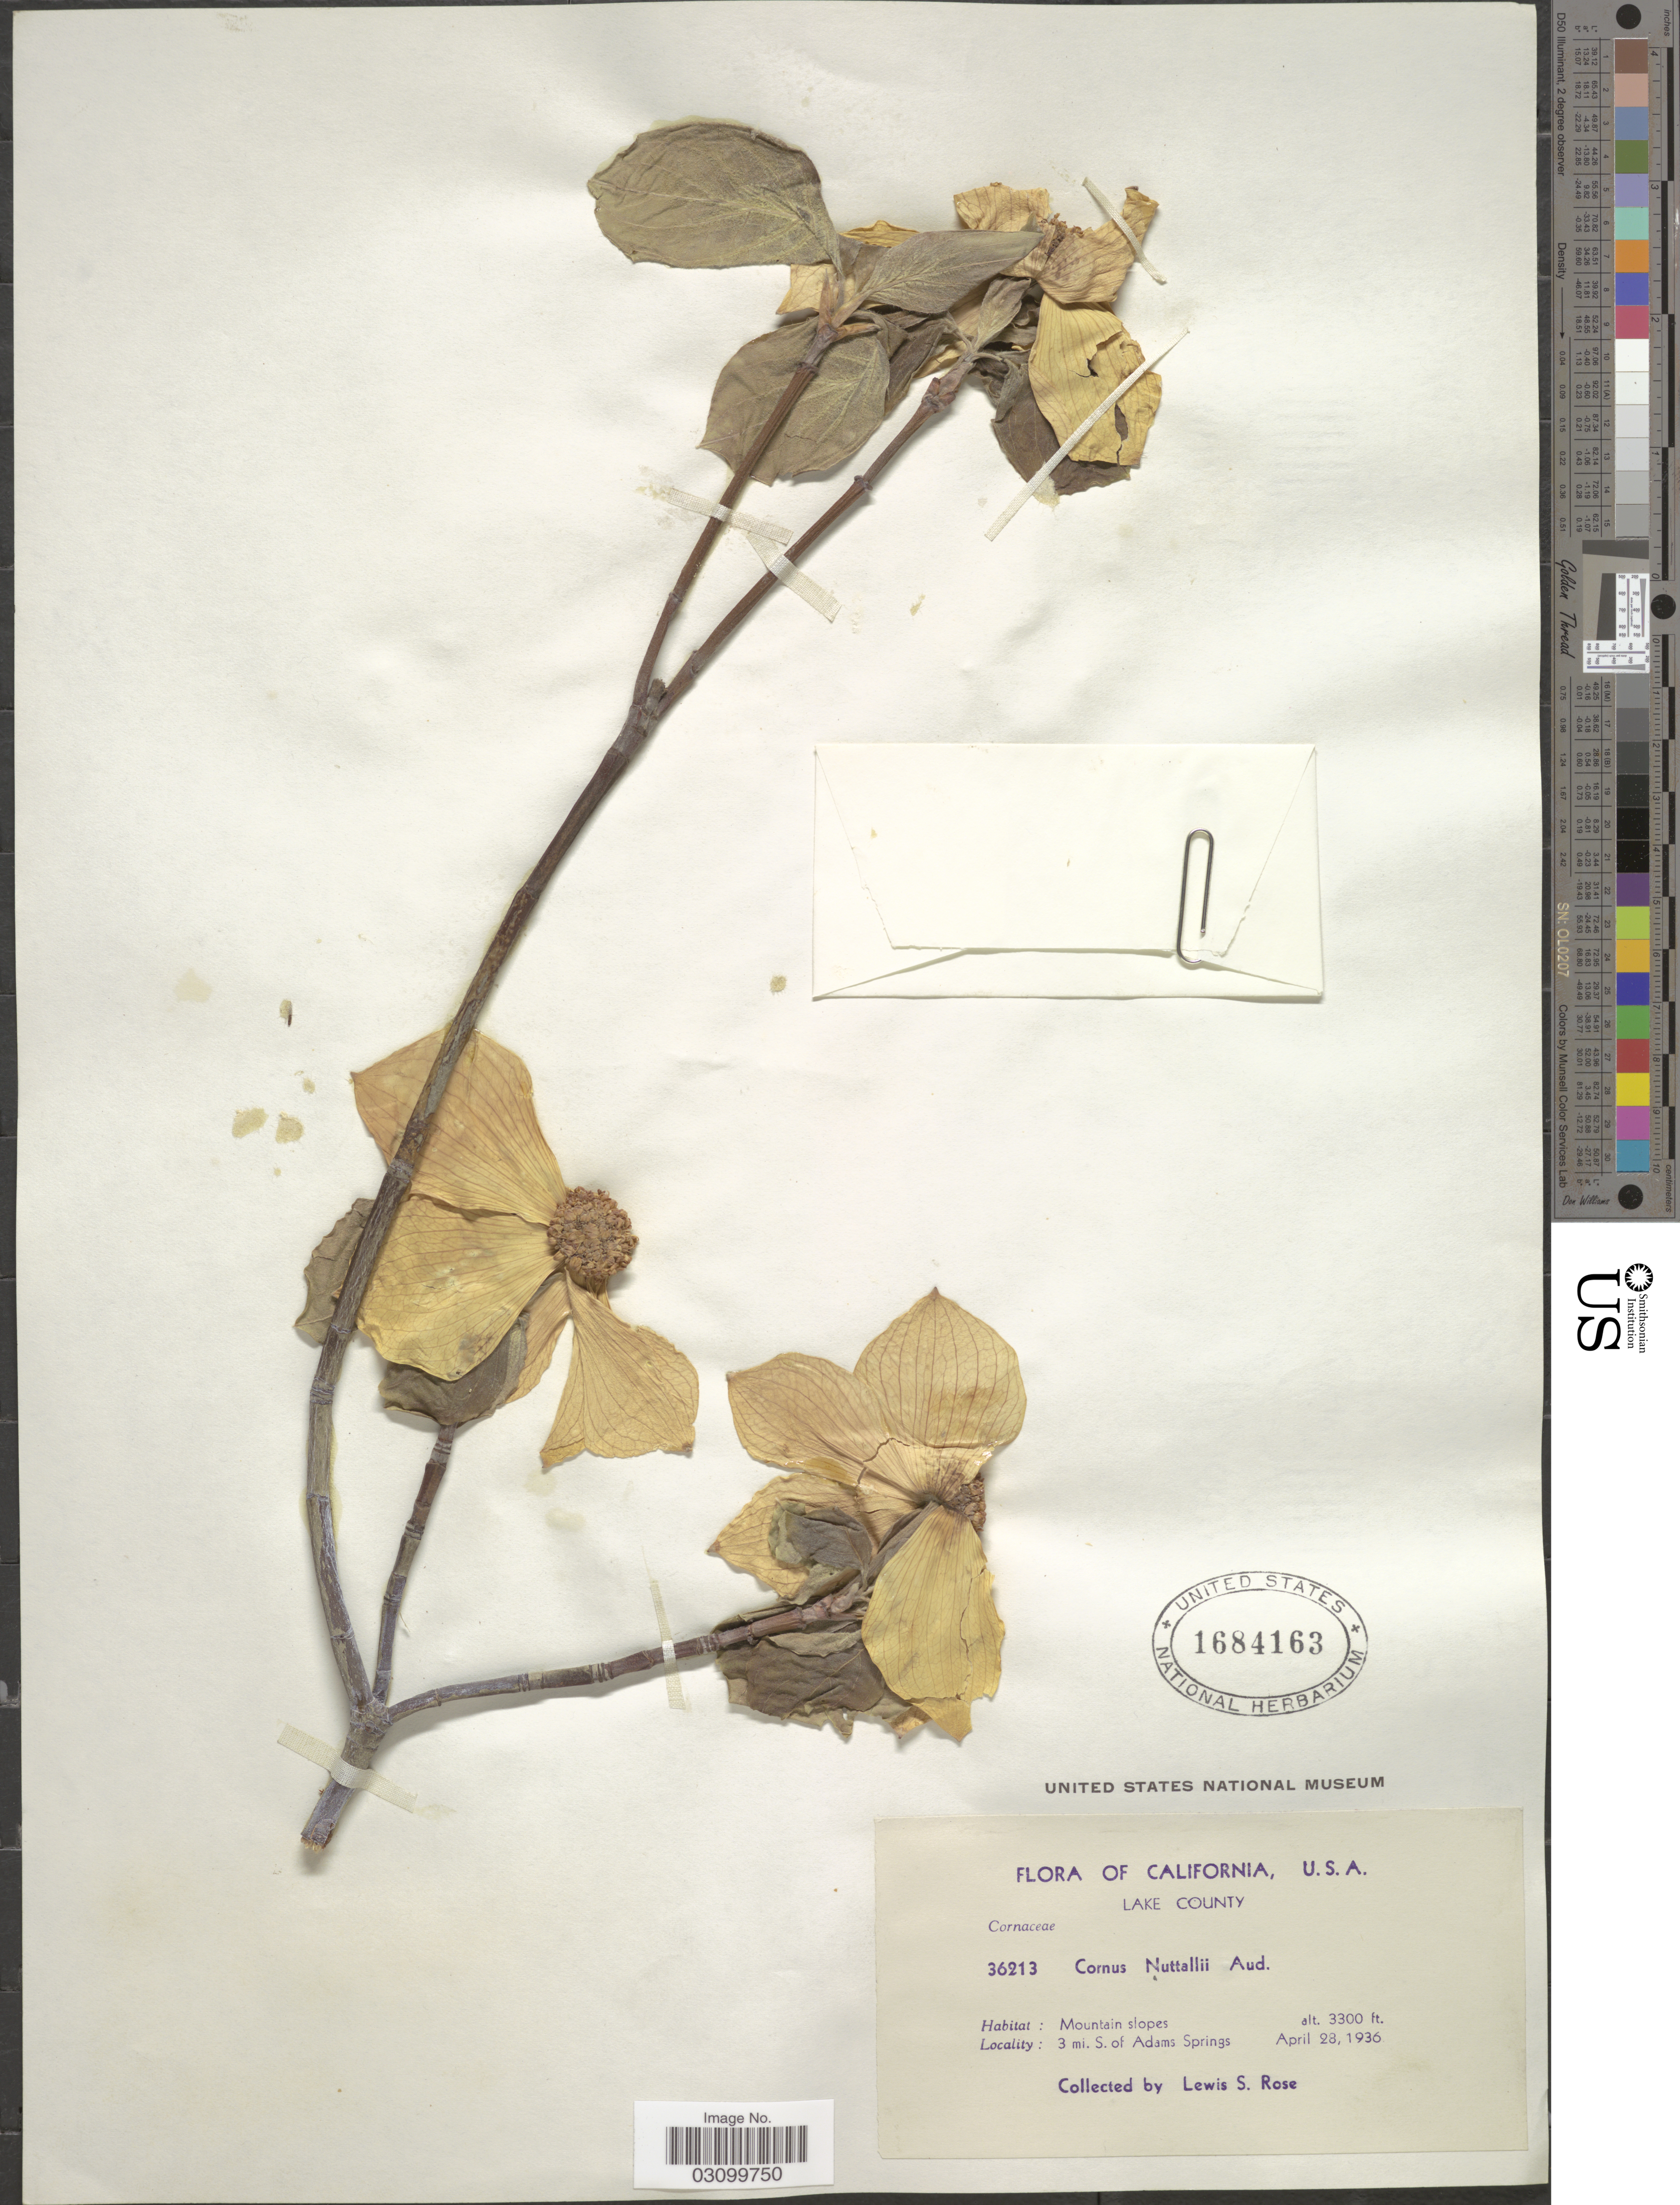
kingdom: Plantae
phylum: Tracheophyta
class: Magnoliopsida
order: Cornales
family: Cornaceae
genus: Cornus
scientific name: Cornus nuttallii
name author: Audubon ex Torr. & A. Gray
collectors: L. S. Rose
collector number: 36213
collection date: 1936-04-28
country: United States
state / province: California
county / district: Lake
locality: Lake County. Mountain slopes. 3 mi. S. of Adams Springs.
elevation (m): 1006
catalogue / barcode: US 1684163